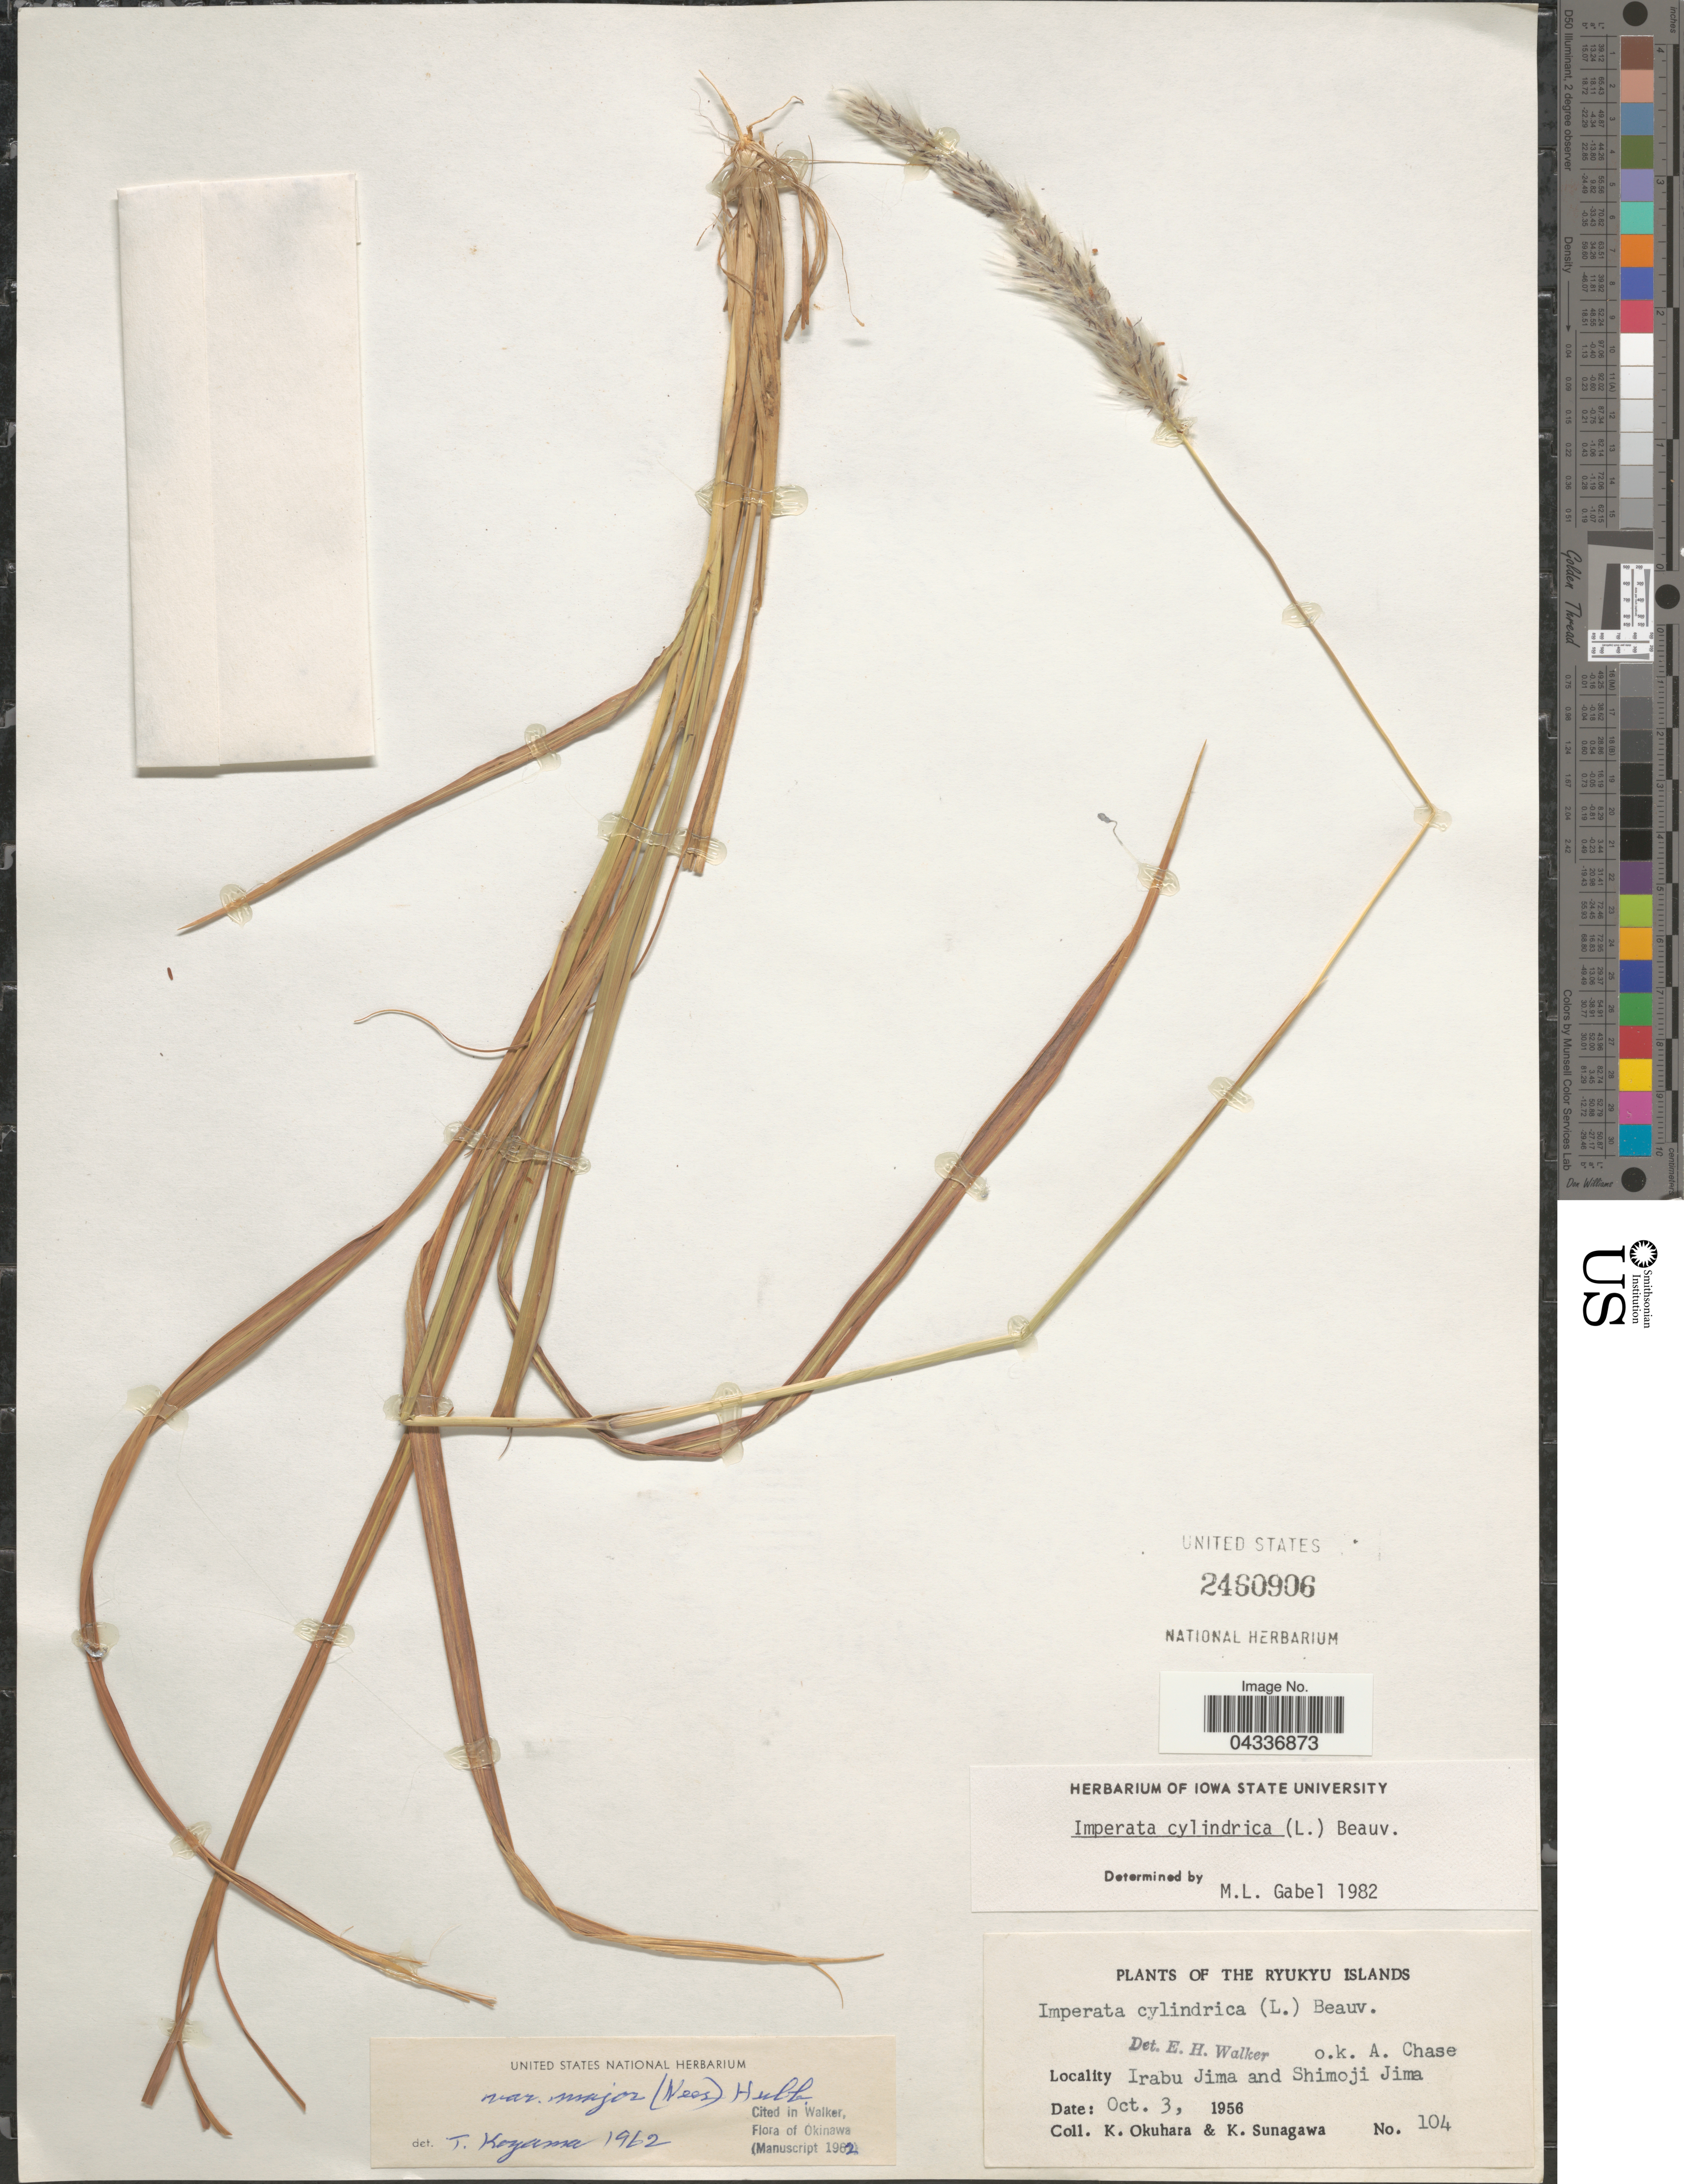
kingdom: Plantae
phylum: Tracheophyta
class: Liliopsida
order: Poales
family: Poaceae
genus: Imperata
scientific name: Imperata cylindrica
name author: (L.) P. Beauv.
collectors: K. Okuhara & K. Sunagawa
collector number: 104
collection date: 1956-10-03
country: Japan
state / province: Okinawa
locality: The Ryukyu Islands. Irabu Jima and Shimoji Jima.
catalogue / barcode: US 2460906